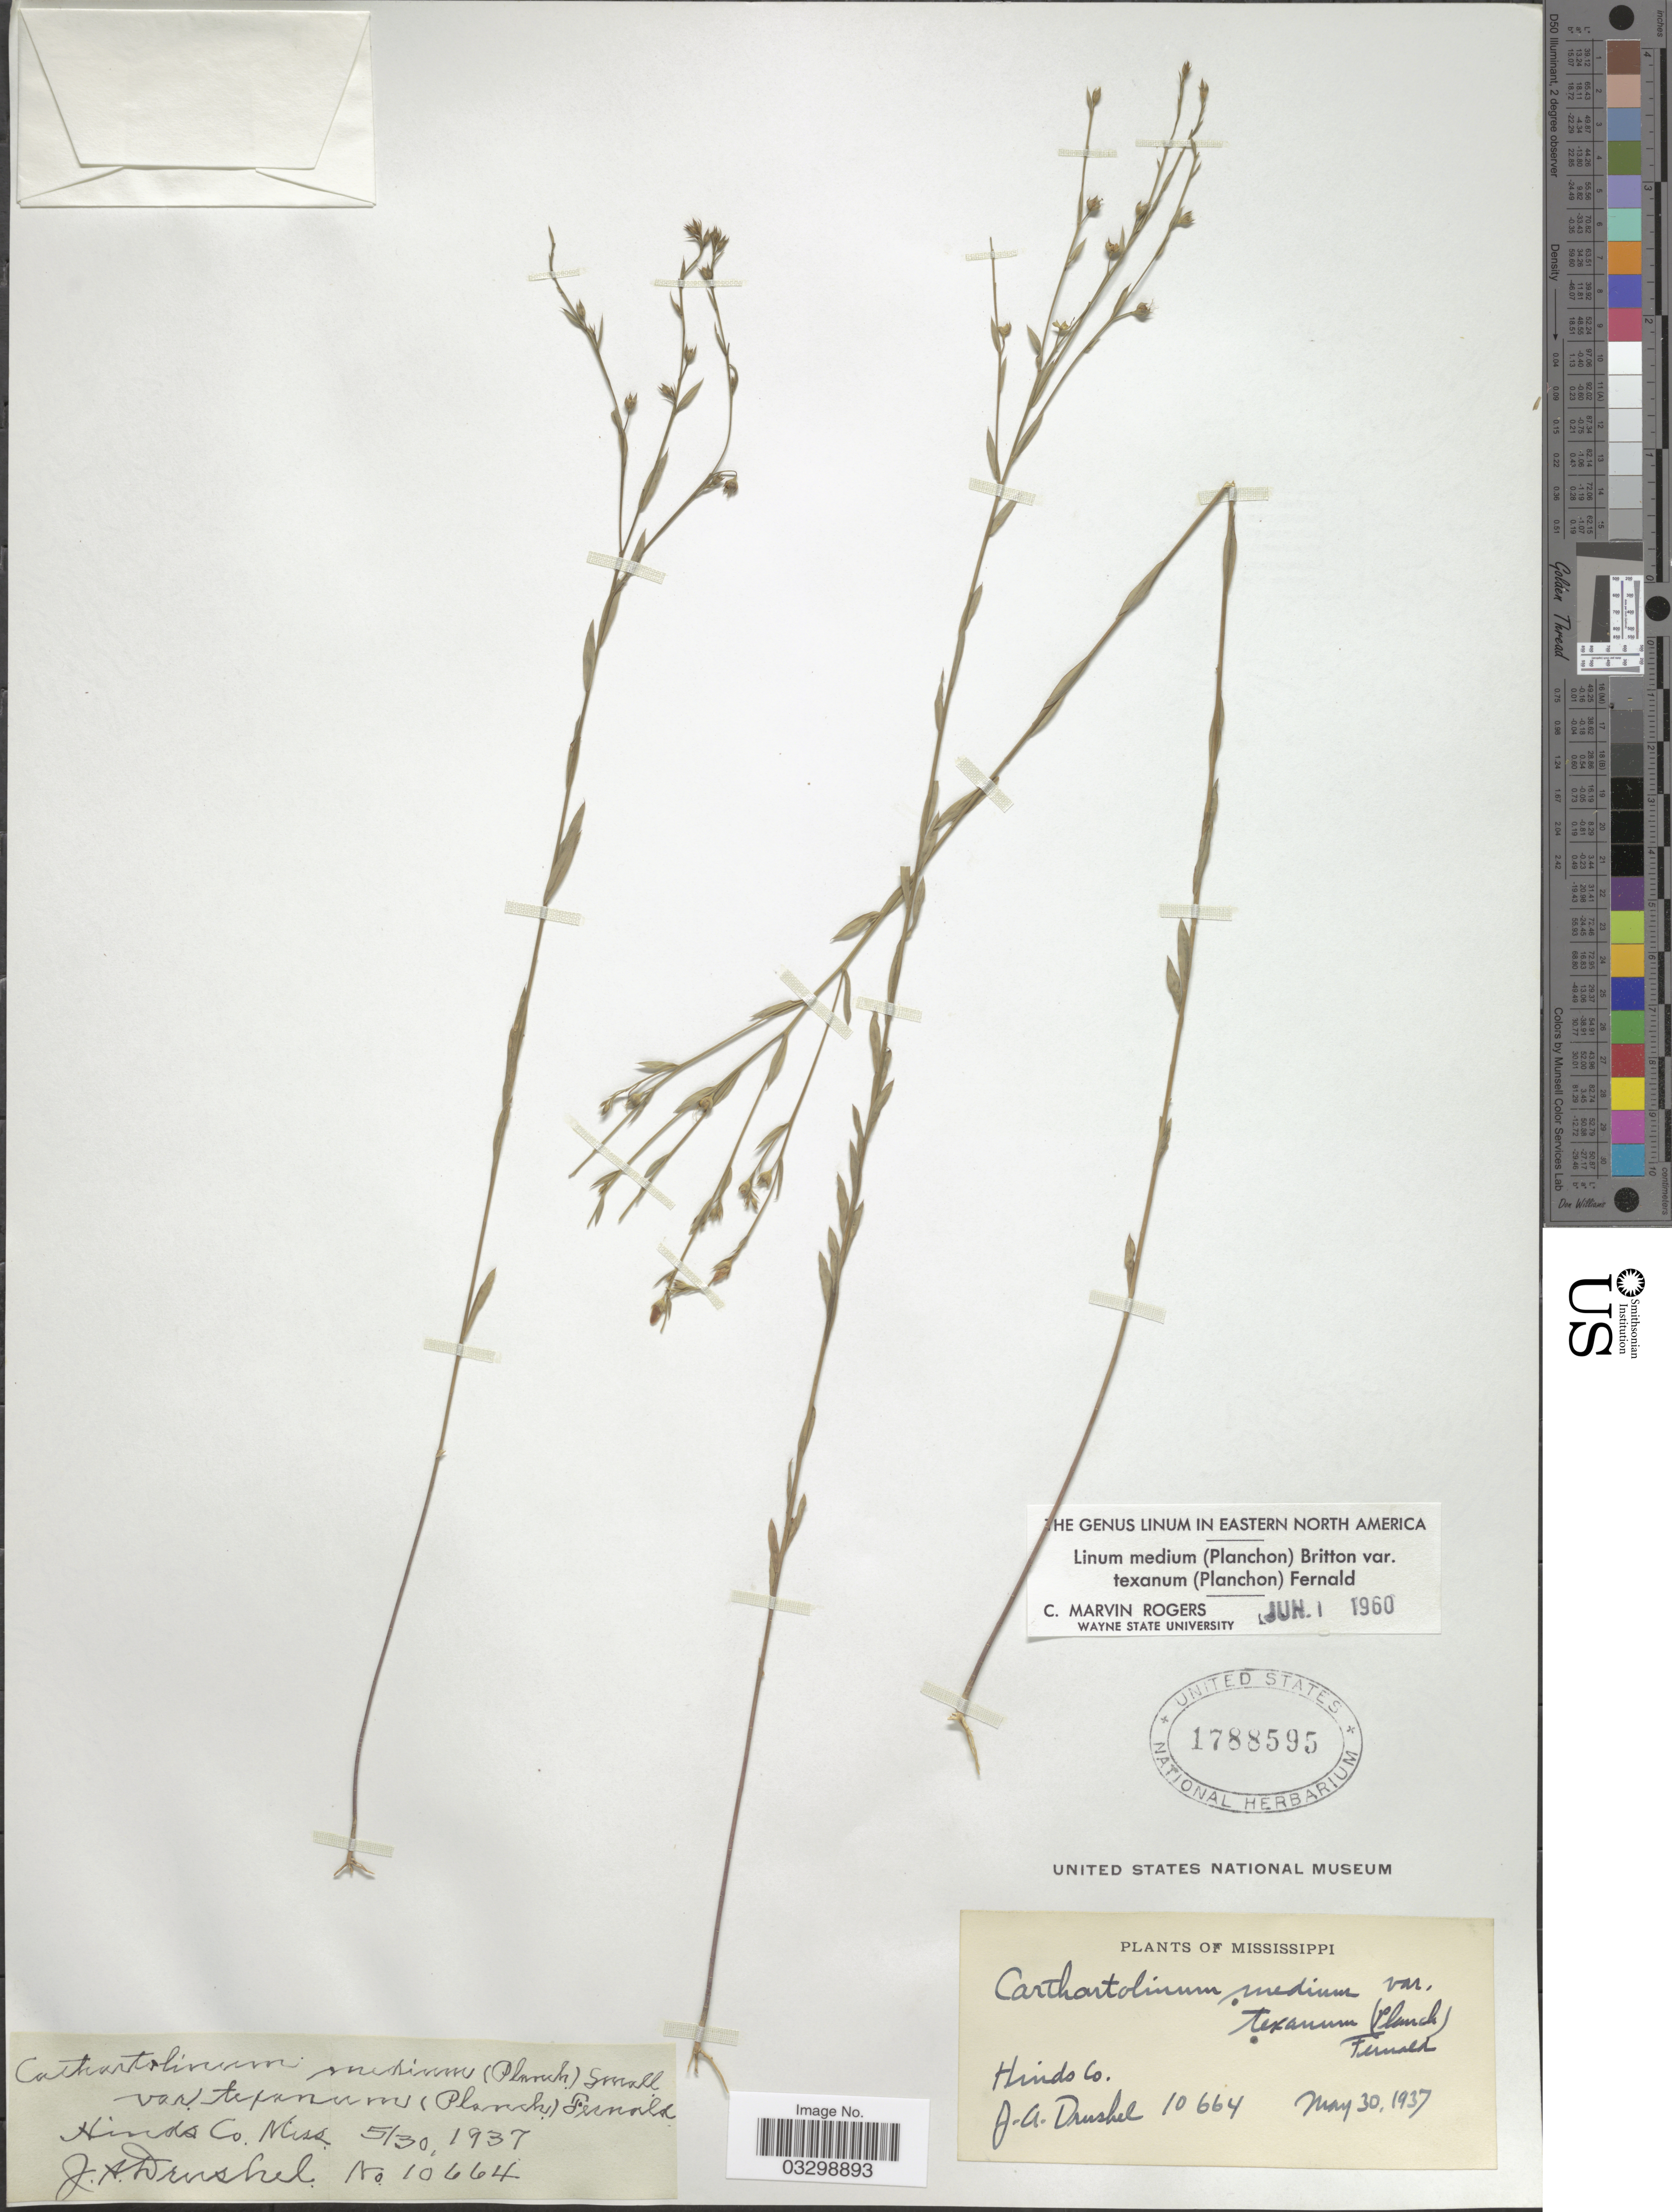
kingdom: Plantae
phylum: Tracheophyta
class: Magnoliopsida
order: Malpighiales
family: Linaceae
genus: Linum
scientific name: Linum medium var. texanum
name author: (Planch.) Fernald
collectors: J. A. Drushel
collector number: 10664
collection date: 1937-05-30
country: United States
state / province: Mississippi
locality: Hindo Co.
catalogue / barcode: US 1788595